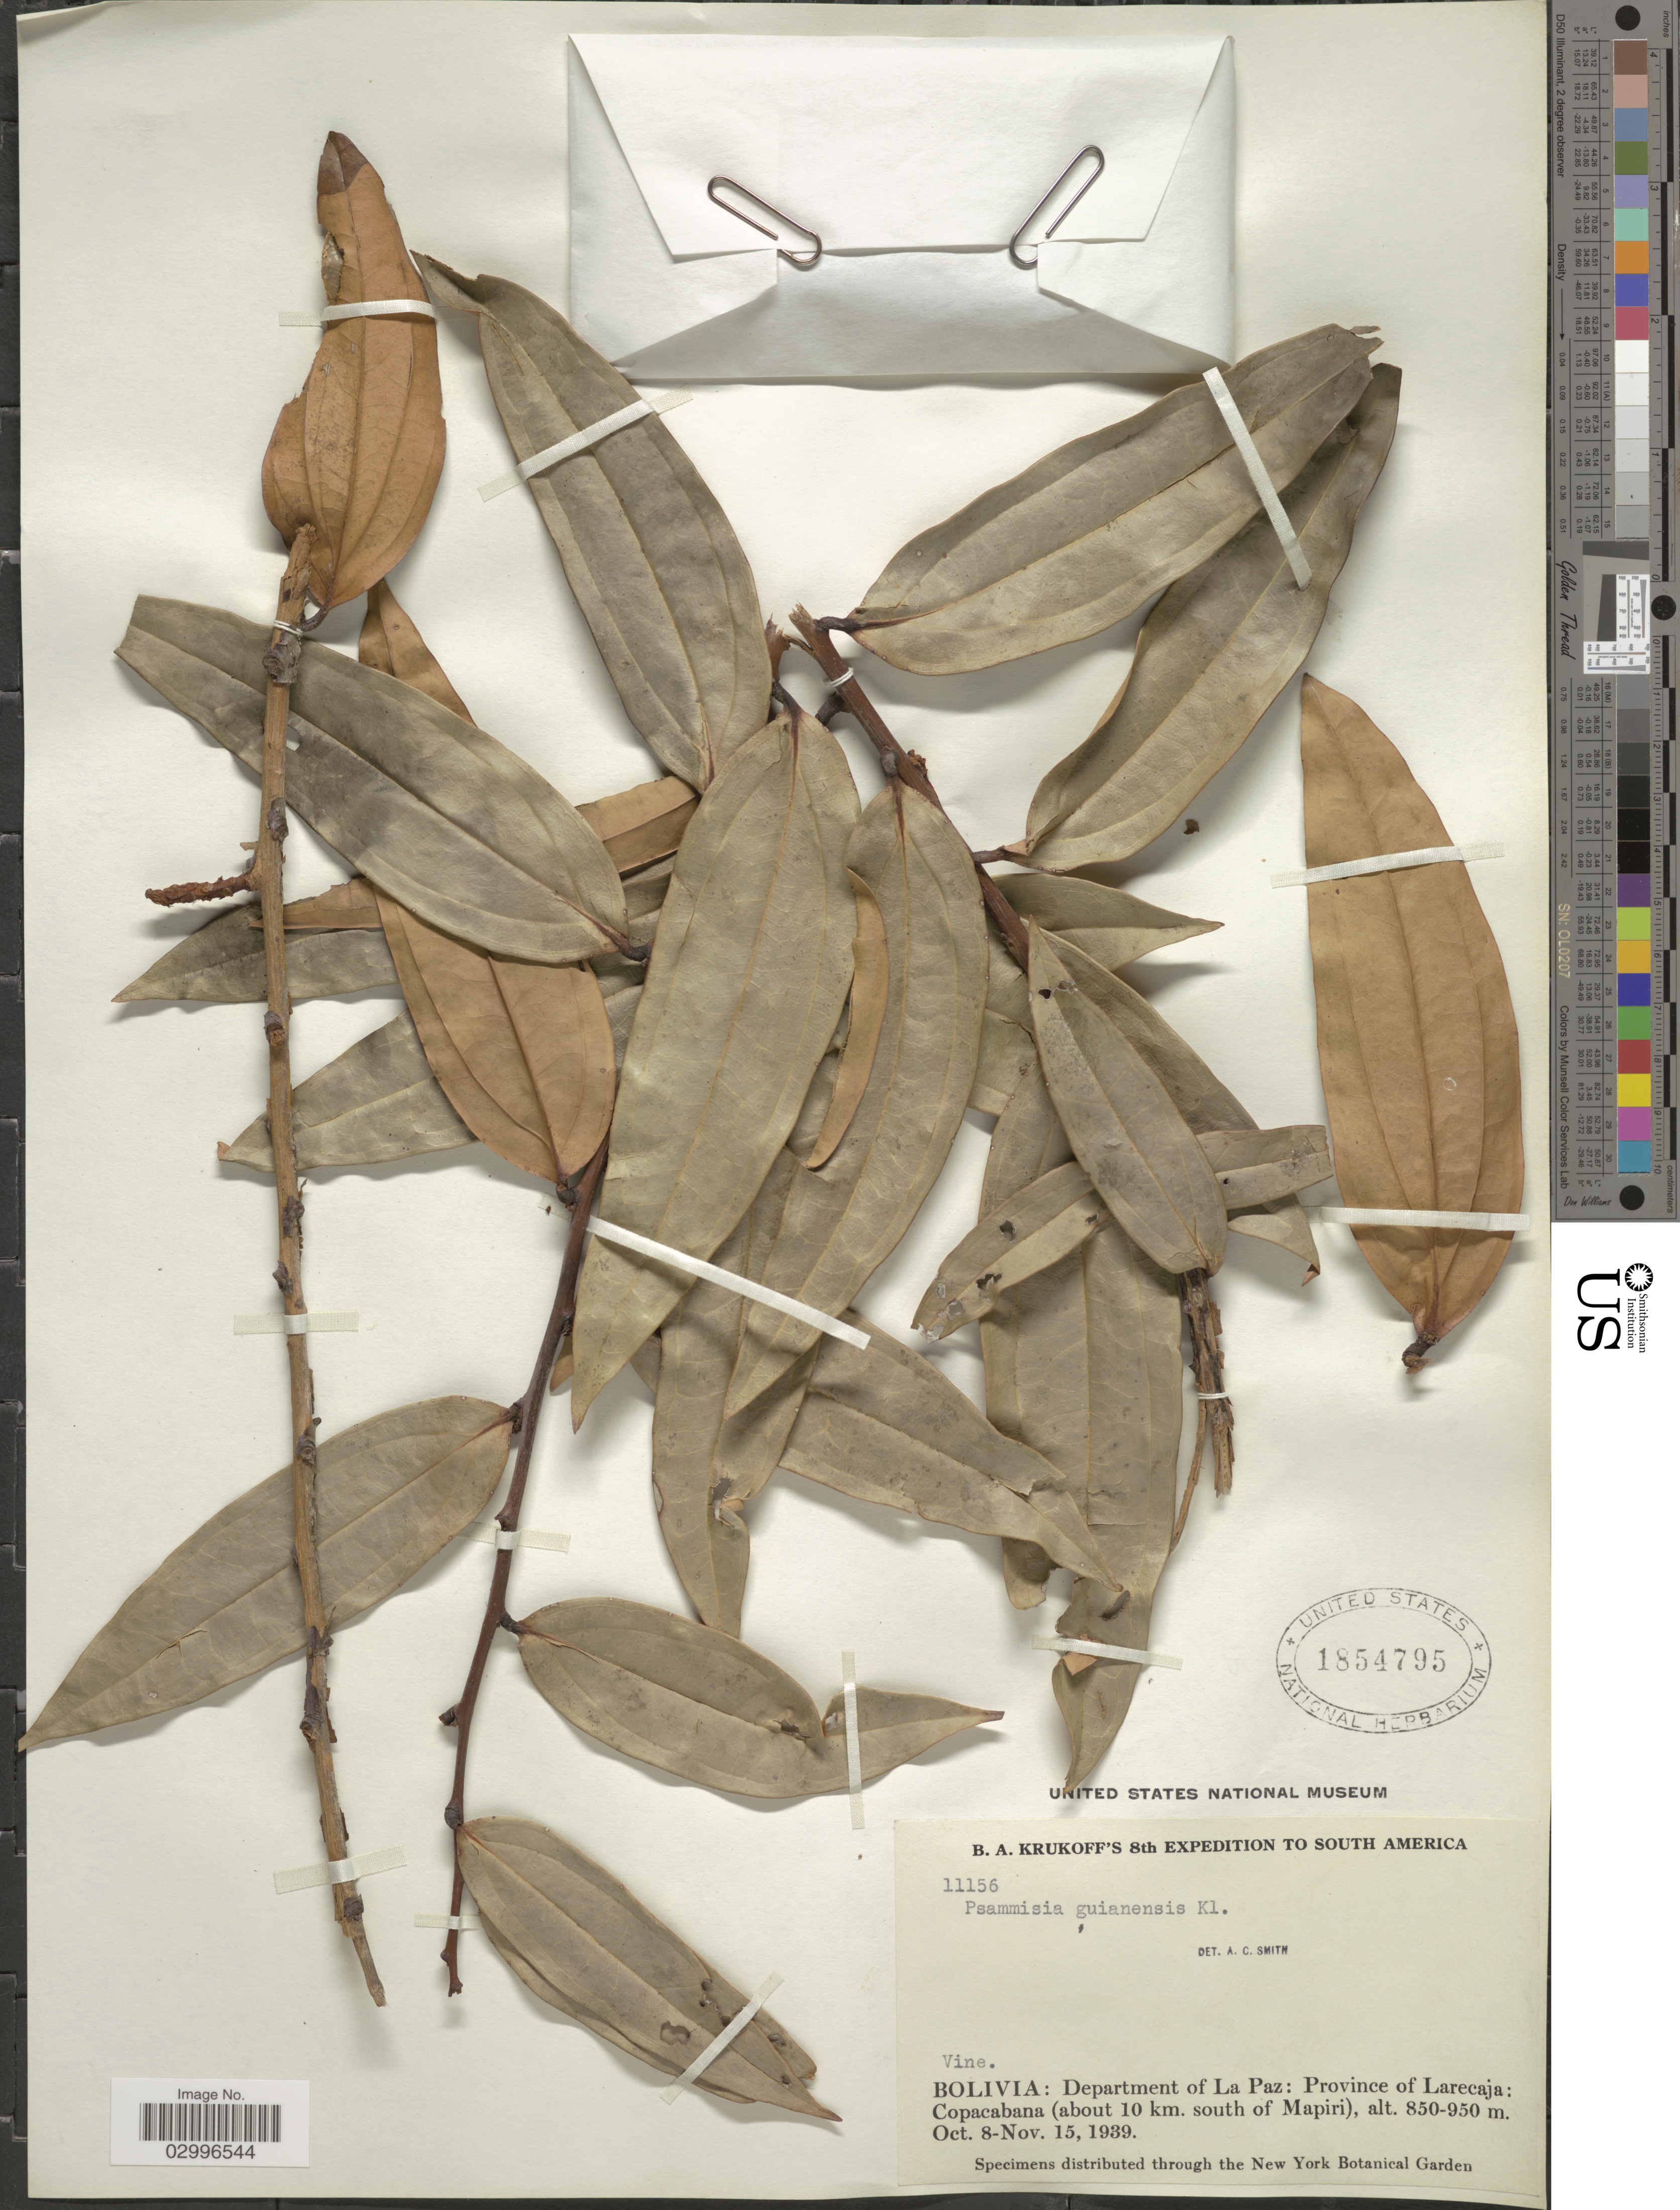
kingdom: Plantae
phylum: Tracheophyta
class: Magnoliopsida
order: Ericales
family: Ericaceae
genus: Psammisia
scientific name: Psammisia guianensis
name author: Klotzsch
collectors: B. A. Krukoff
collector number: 11156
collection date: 1939-10-08/1939-11-15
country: Bolivia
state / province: La Paz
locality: Department of La Paz: Province of Larecaja: Copacabana (about 10 km. south of Mapiri).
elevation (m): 850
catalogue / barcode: US 1854795